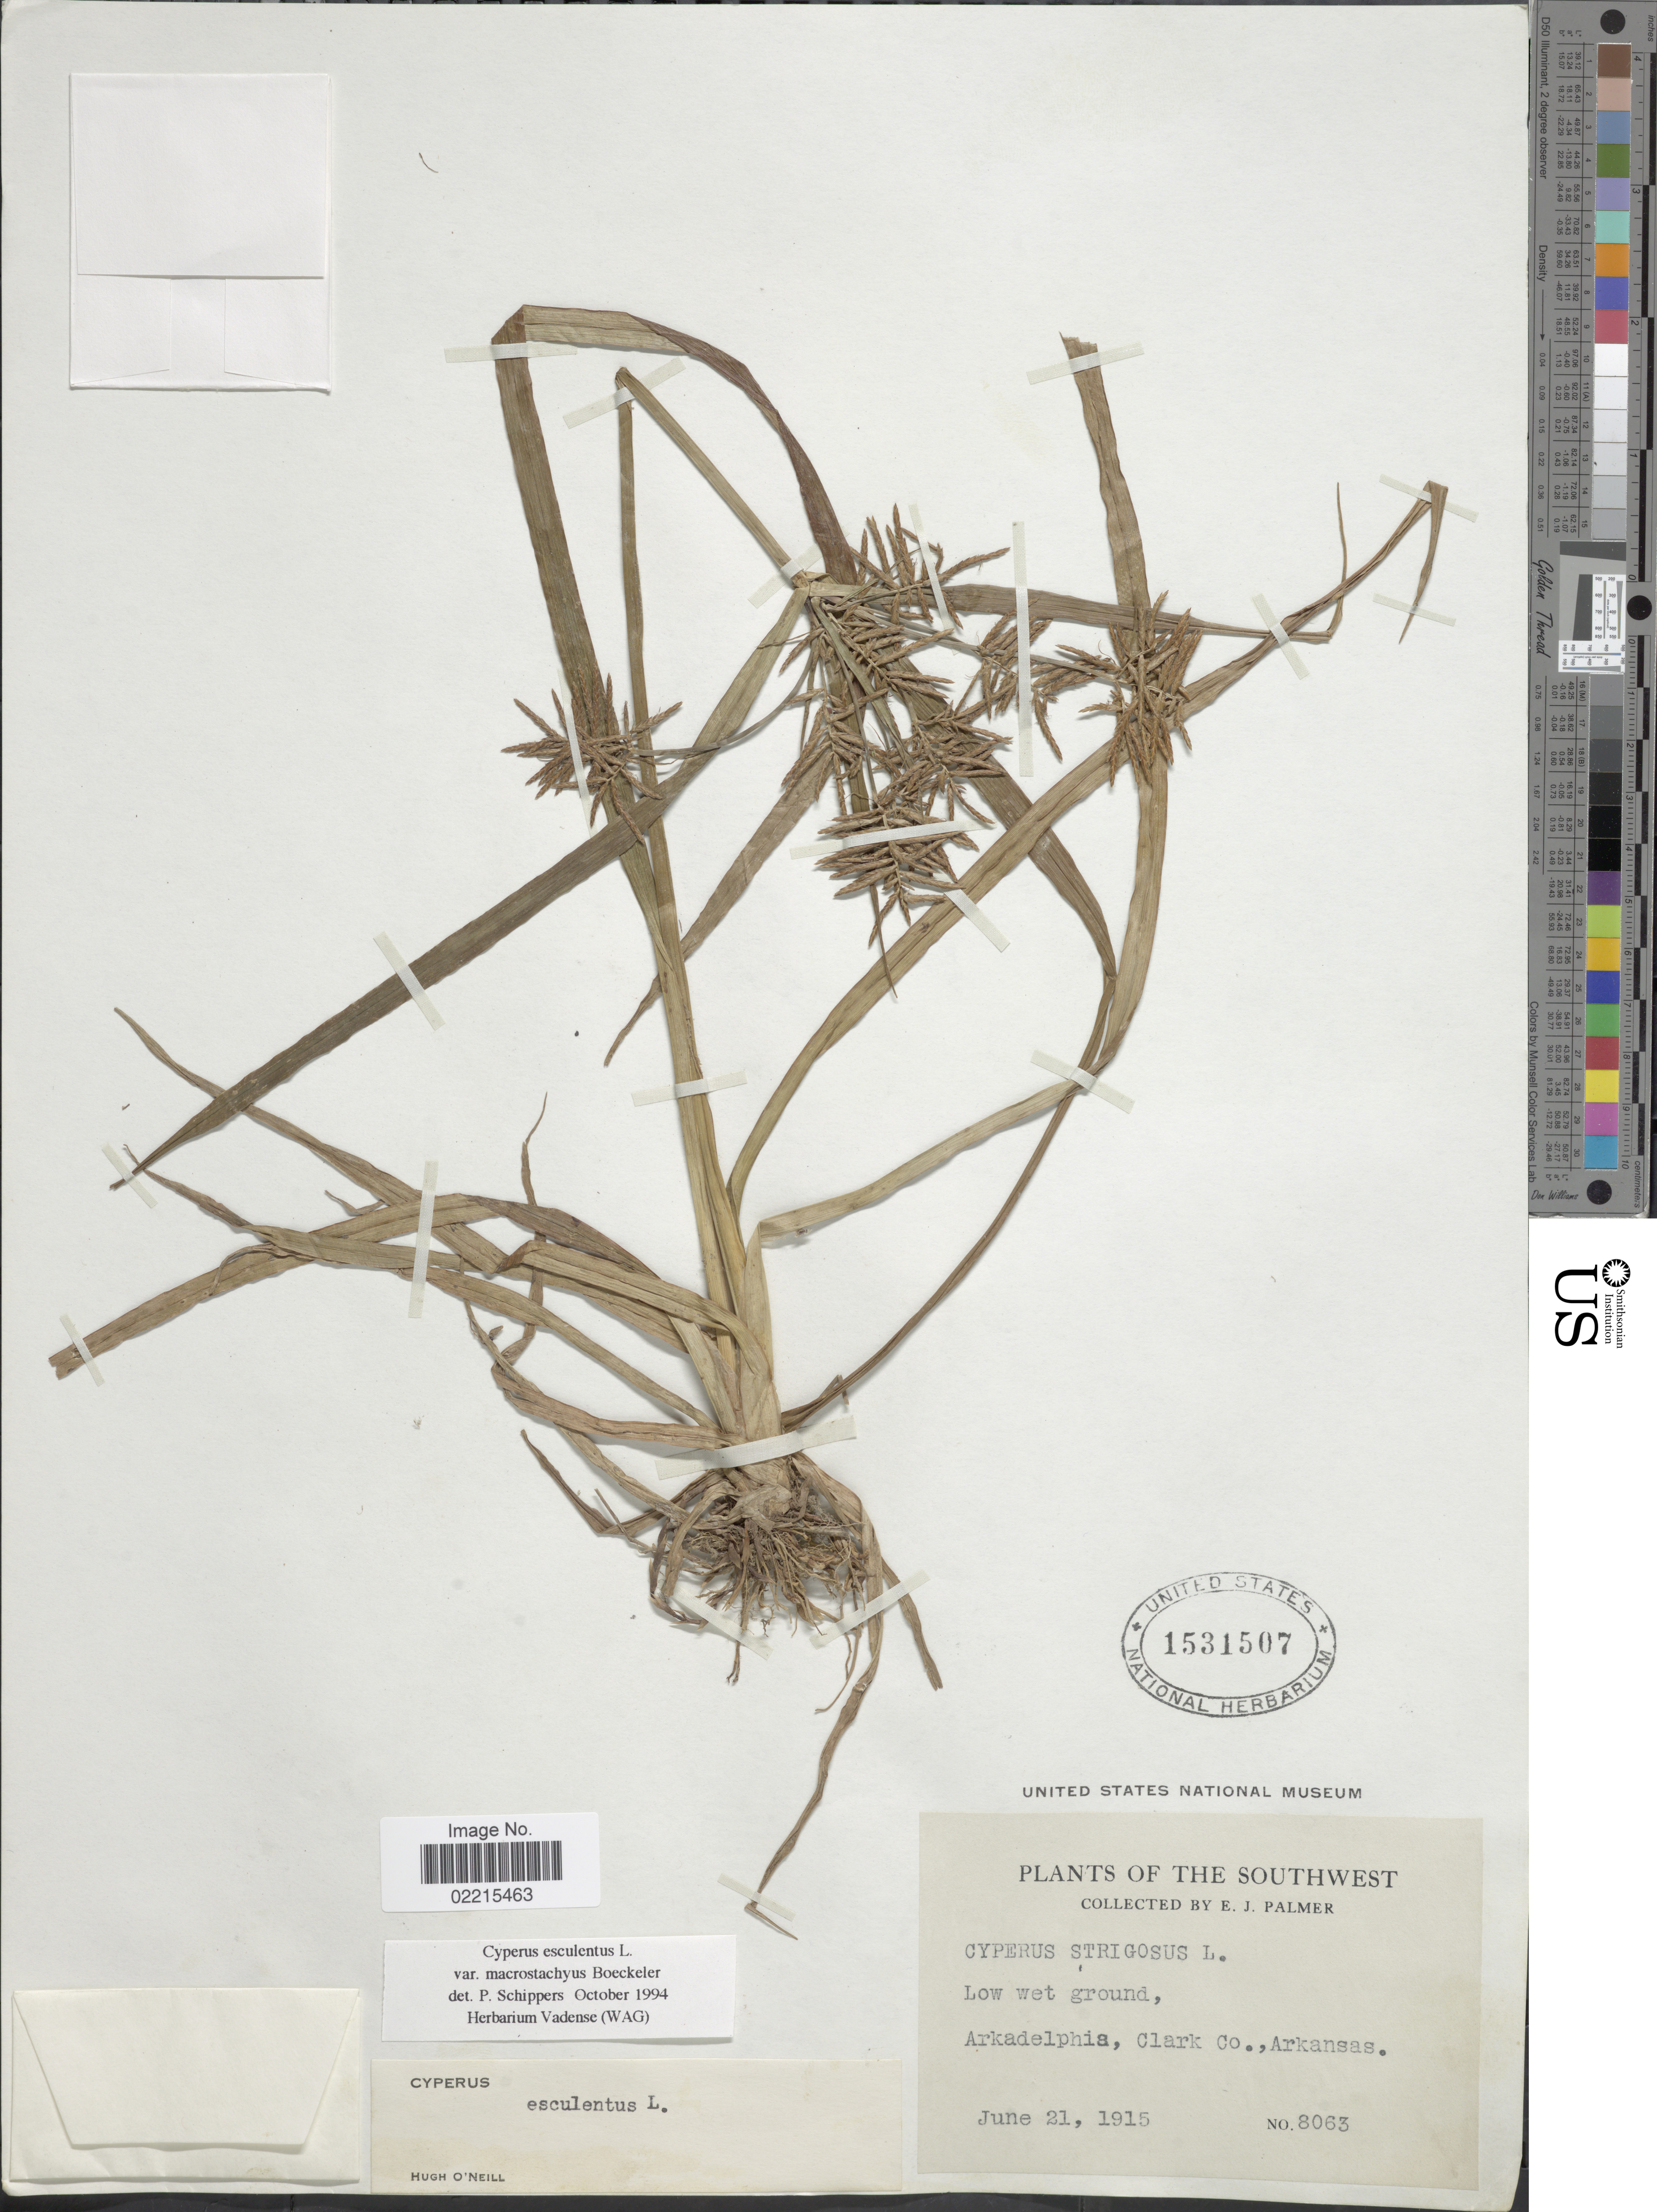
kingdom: Plantae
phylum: Tracheophyta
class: Liliopsida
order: Poales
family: Cyperaceae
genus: Cyperus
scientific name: Cyperus esculentus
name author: L.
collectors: E. J. Palmer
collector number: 8063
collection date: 1915-06-21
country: United States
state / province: Arkansas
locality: The Southwest, Low wet ground, arkadelphia, Clark Co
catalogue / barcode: US 1531507